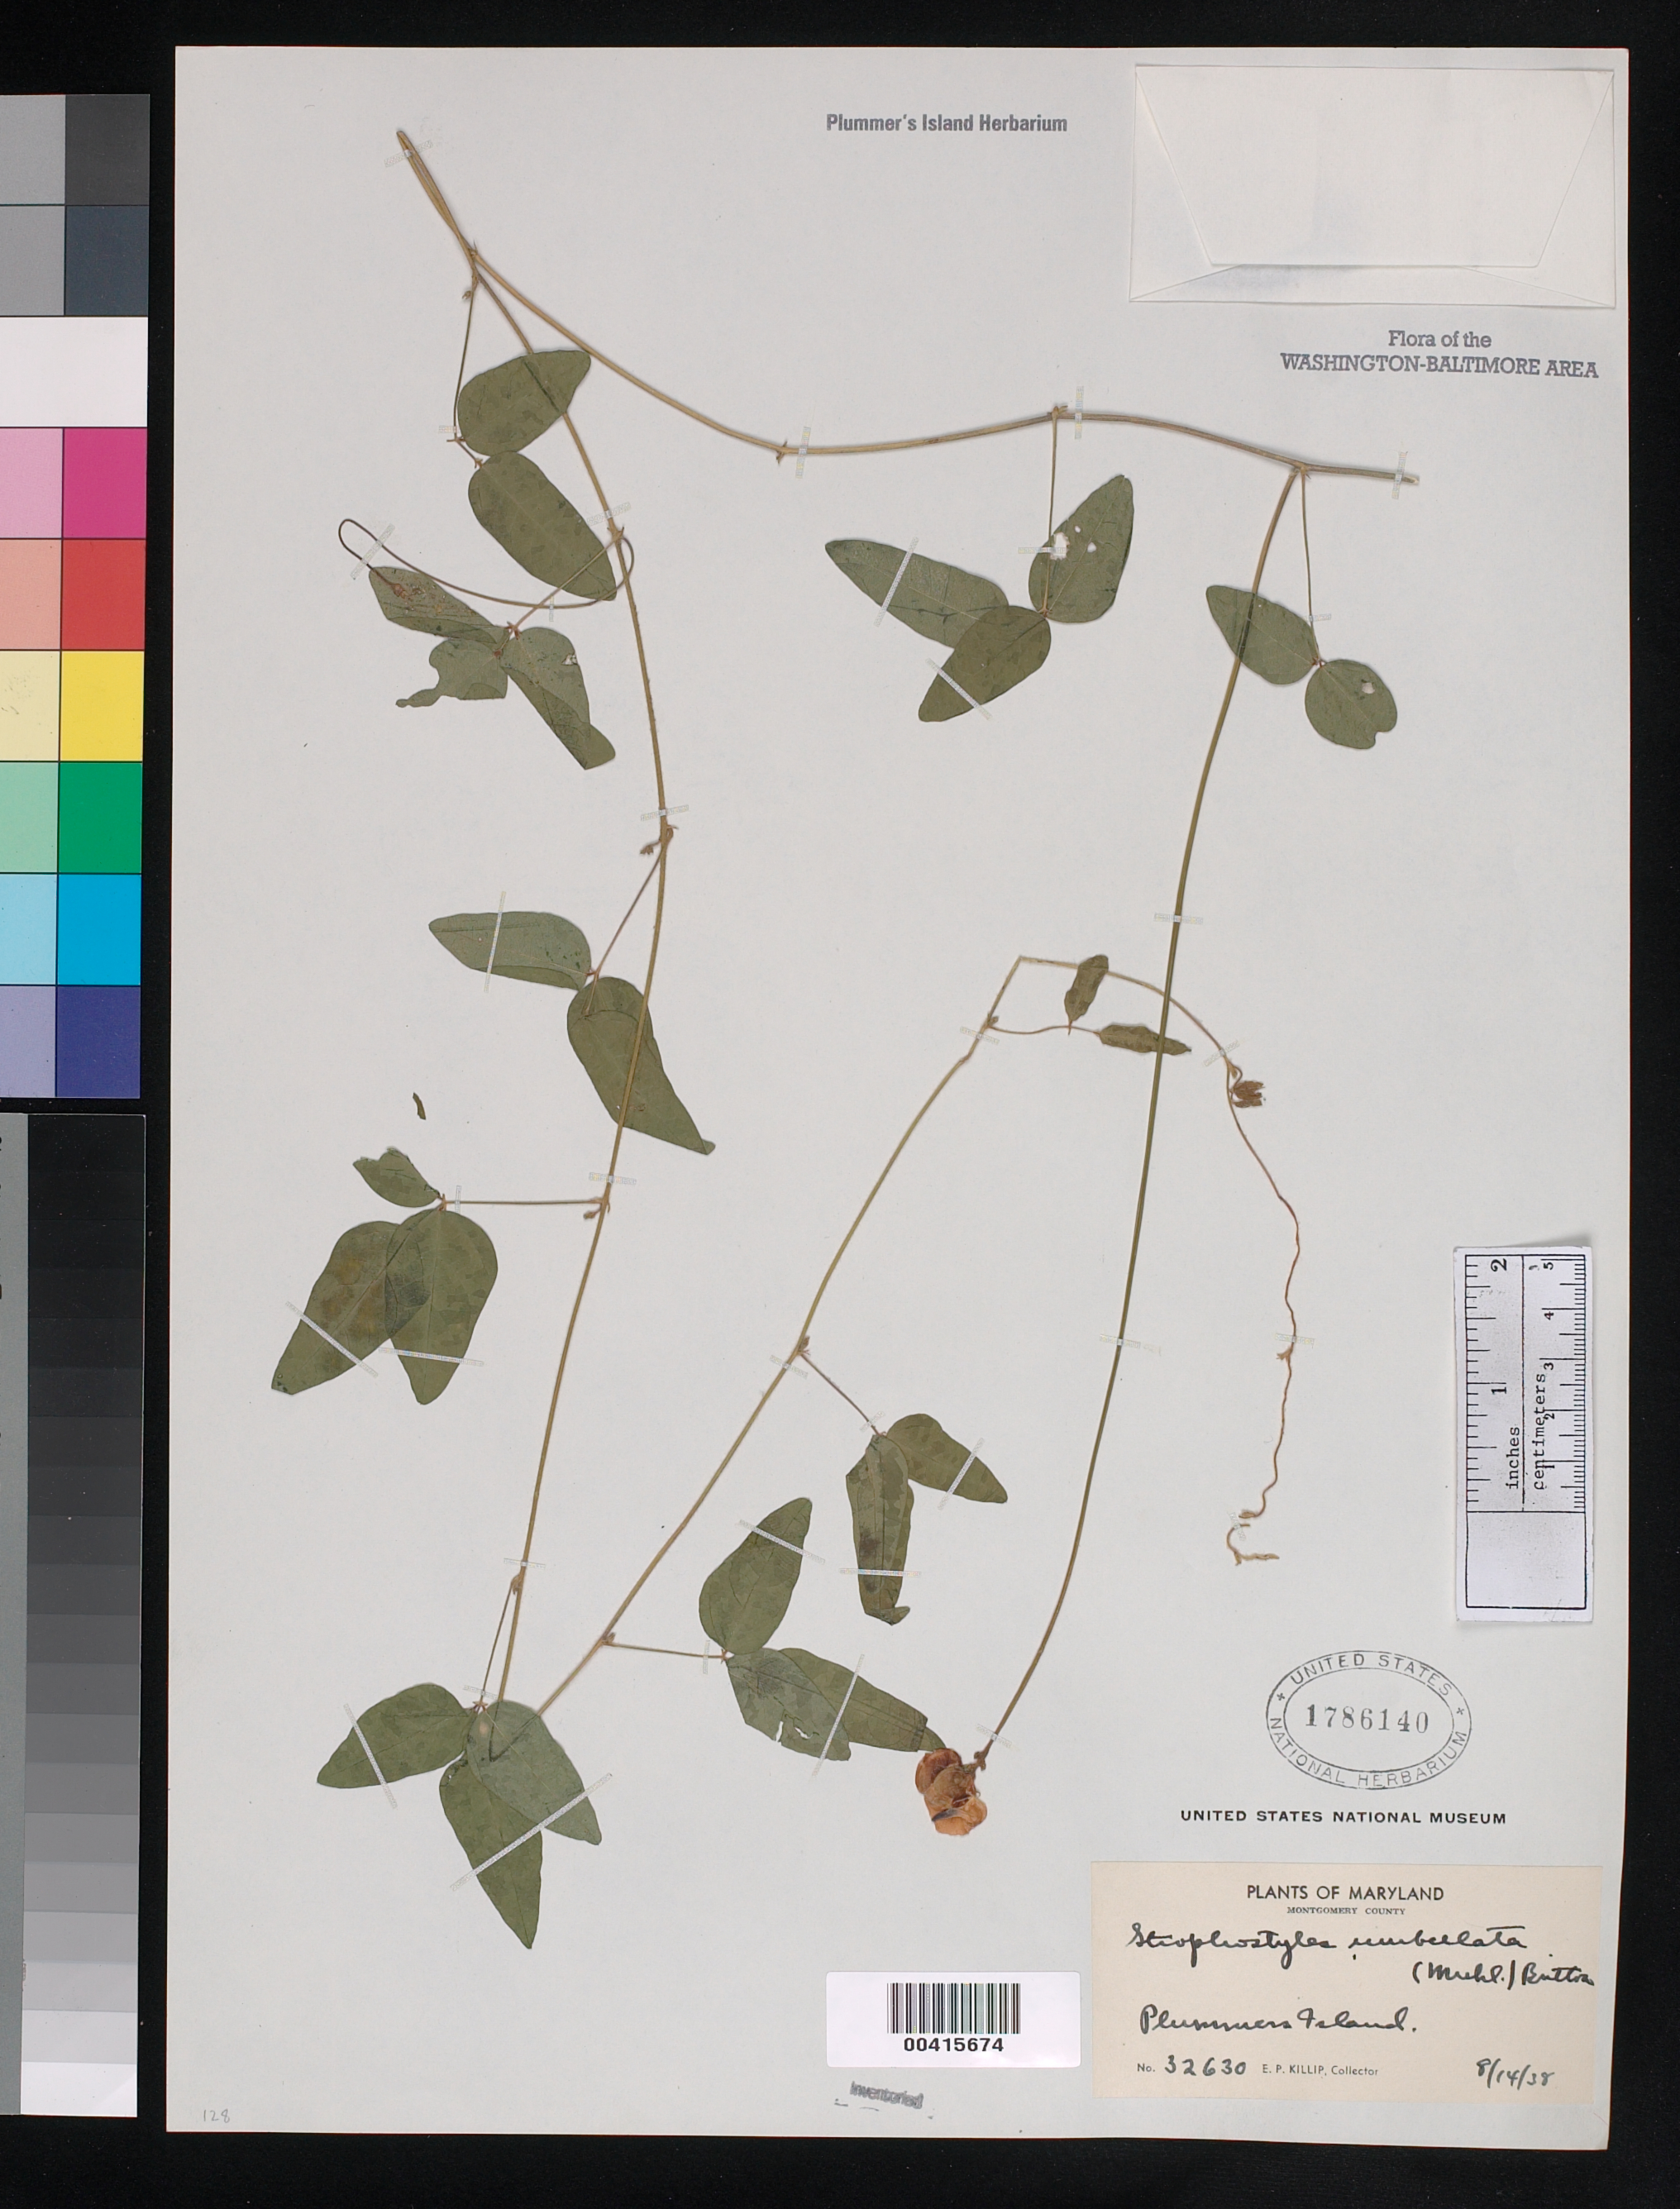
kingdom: Plantae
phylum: Tracheophyta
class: Magnoliopsida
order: Fabales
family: Fabaceae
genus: Strophostyles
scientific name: Strophostyles umbellata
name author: (Muhl. ex Willd.) Britton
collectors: E. P. Killip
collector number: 32630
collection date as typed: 14 Aug 1938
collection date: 1938-08-14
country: United States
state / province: Maryland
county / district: Montgomery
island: Plummers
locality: Plummer's Island C. & O. Canal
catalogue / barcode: US 1786140